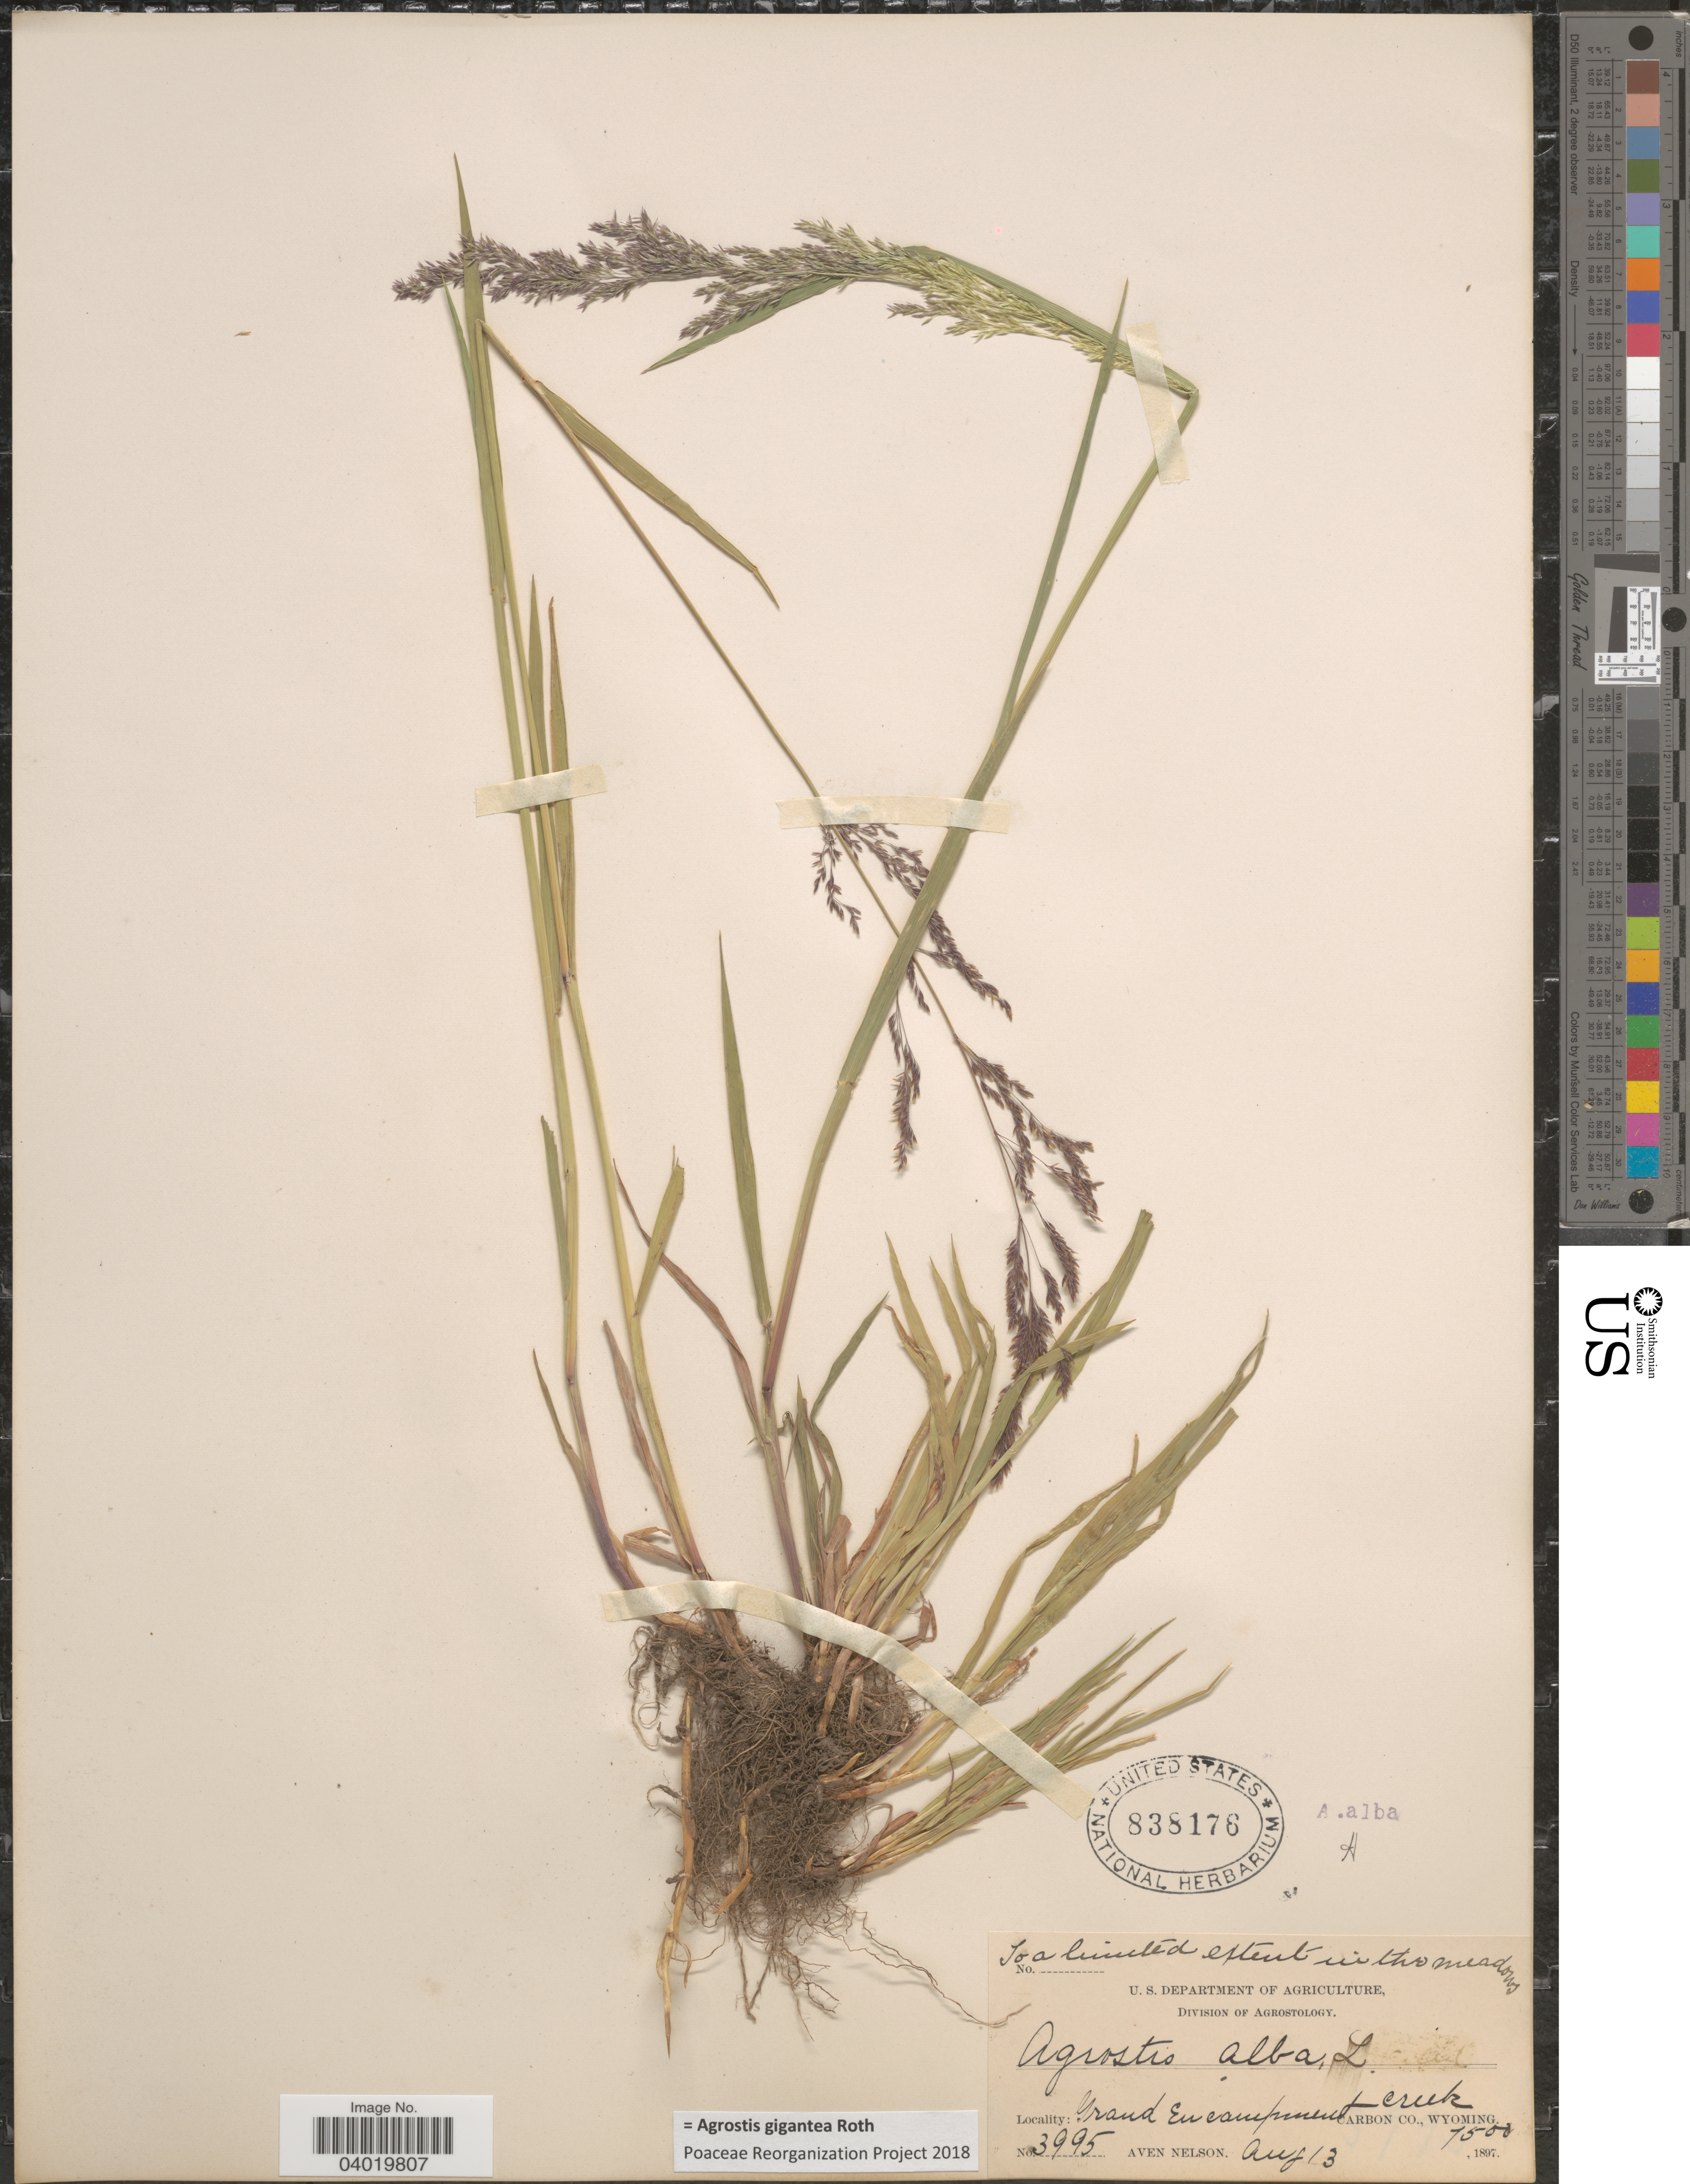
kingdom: Plantae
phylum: Tracheophyta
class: Liliopsida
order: Poales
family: Poaceae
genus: Agrostis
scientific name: Agrostis gigantea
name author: Roth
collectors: A. Nelson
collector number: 3995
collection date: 1897-08-13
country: United States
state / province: Wyoming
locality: Grand Encampment Creek. Carbon Co.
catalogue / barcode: US 838176